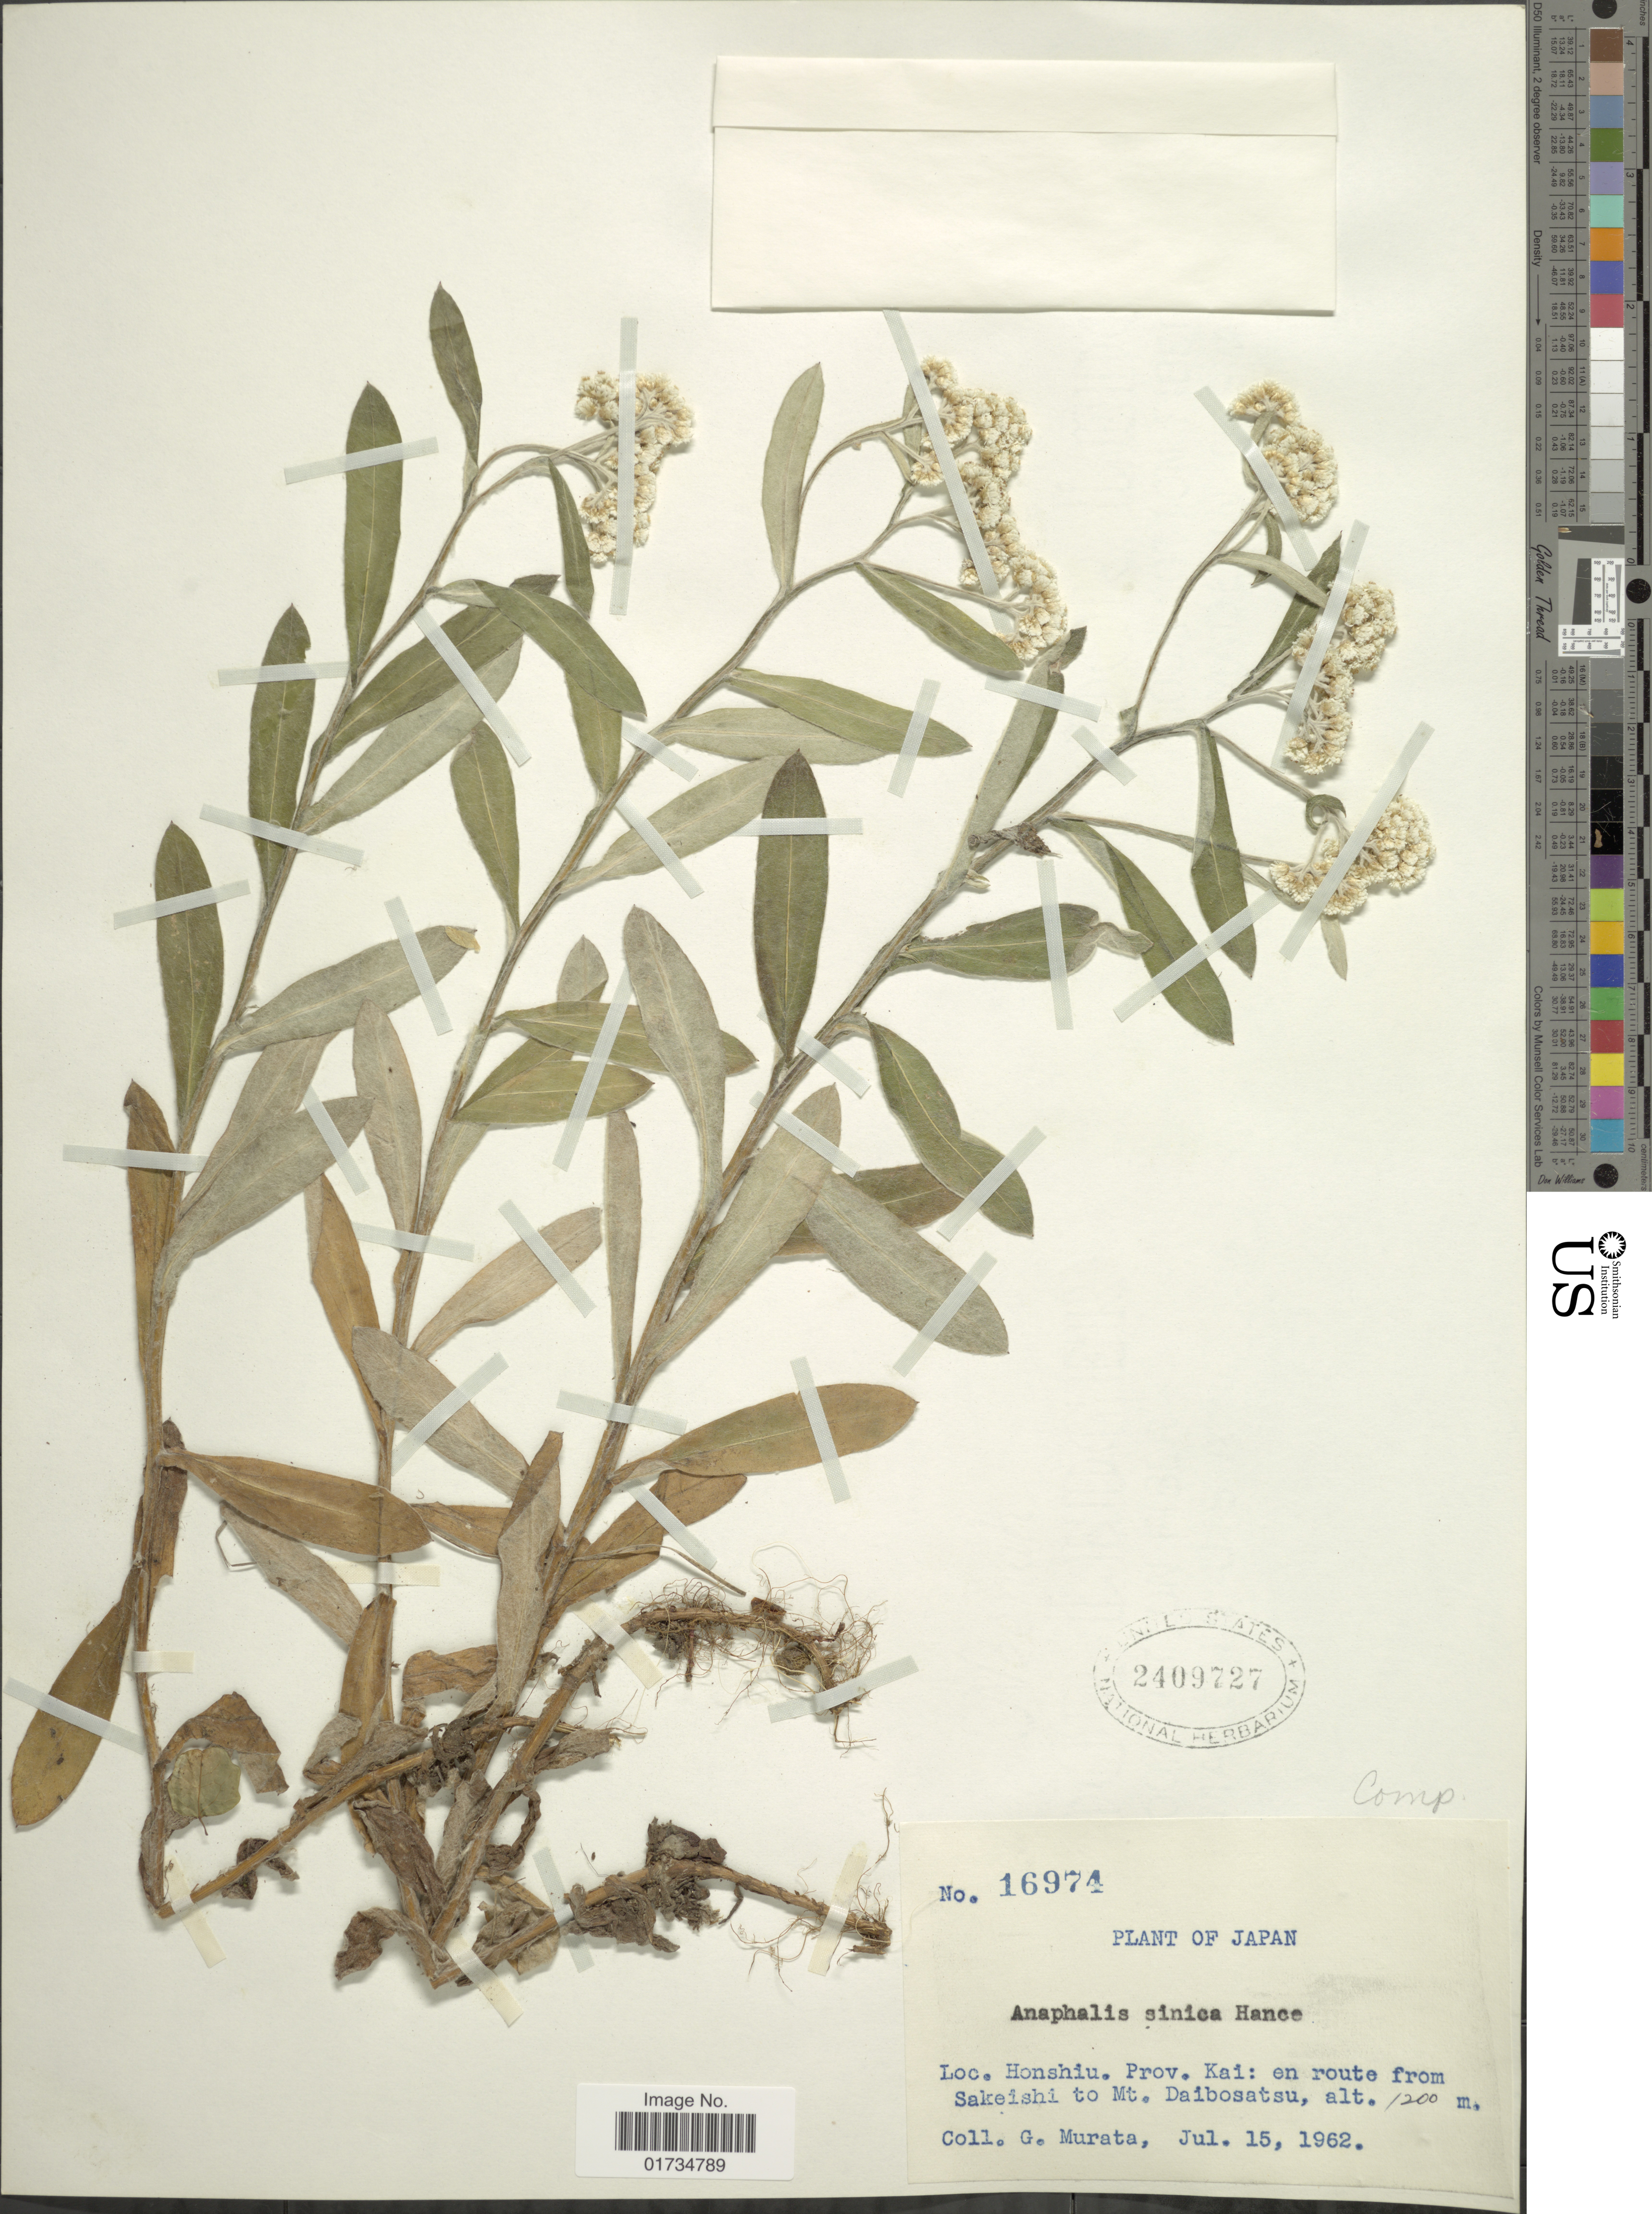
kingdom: Plantae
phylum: Tracheophyta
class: Magnoliopsida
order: Asterales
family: Asteraceae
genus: Anaphalis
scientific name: Anaphalis sinica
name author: Hance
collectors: G. Murata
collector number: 16974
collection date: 1962-07-15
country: Japan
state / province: Yamanasi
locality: Japan. Honshiu. Prov. Kai: en route from Sakeishi to Mt. Daibosatsu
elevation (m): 1200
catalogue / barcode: US 2409727